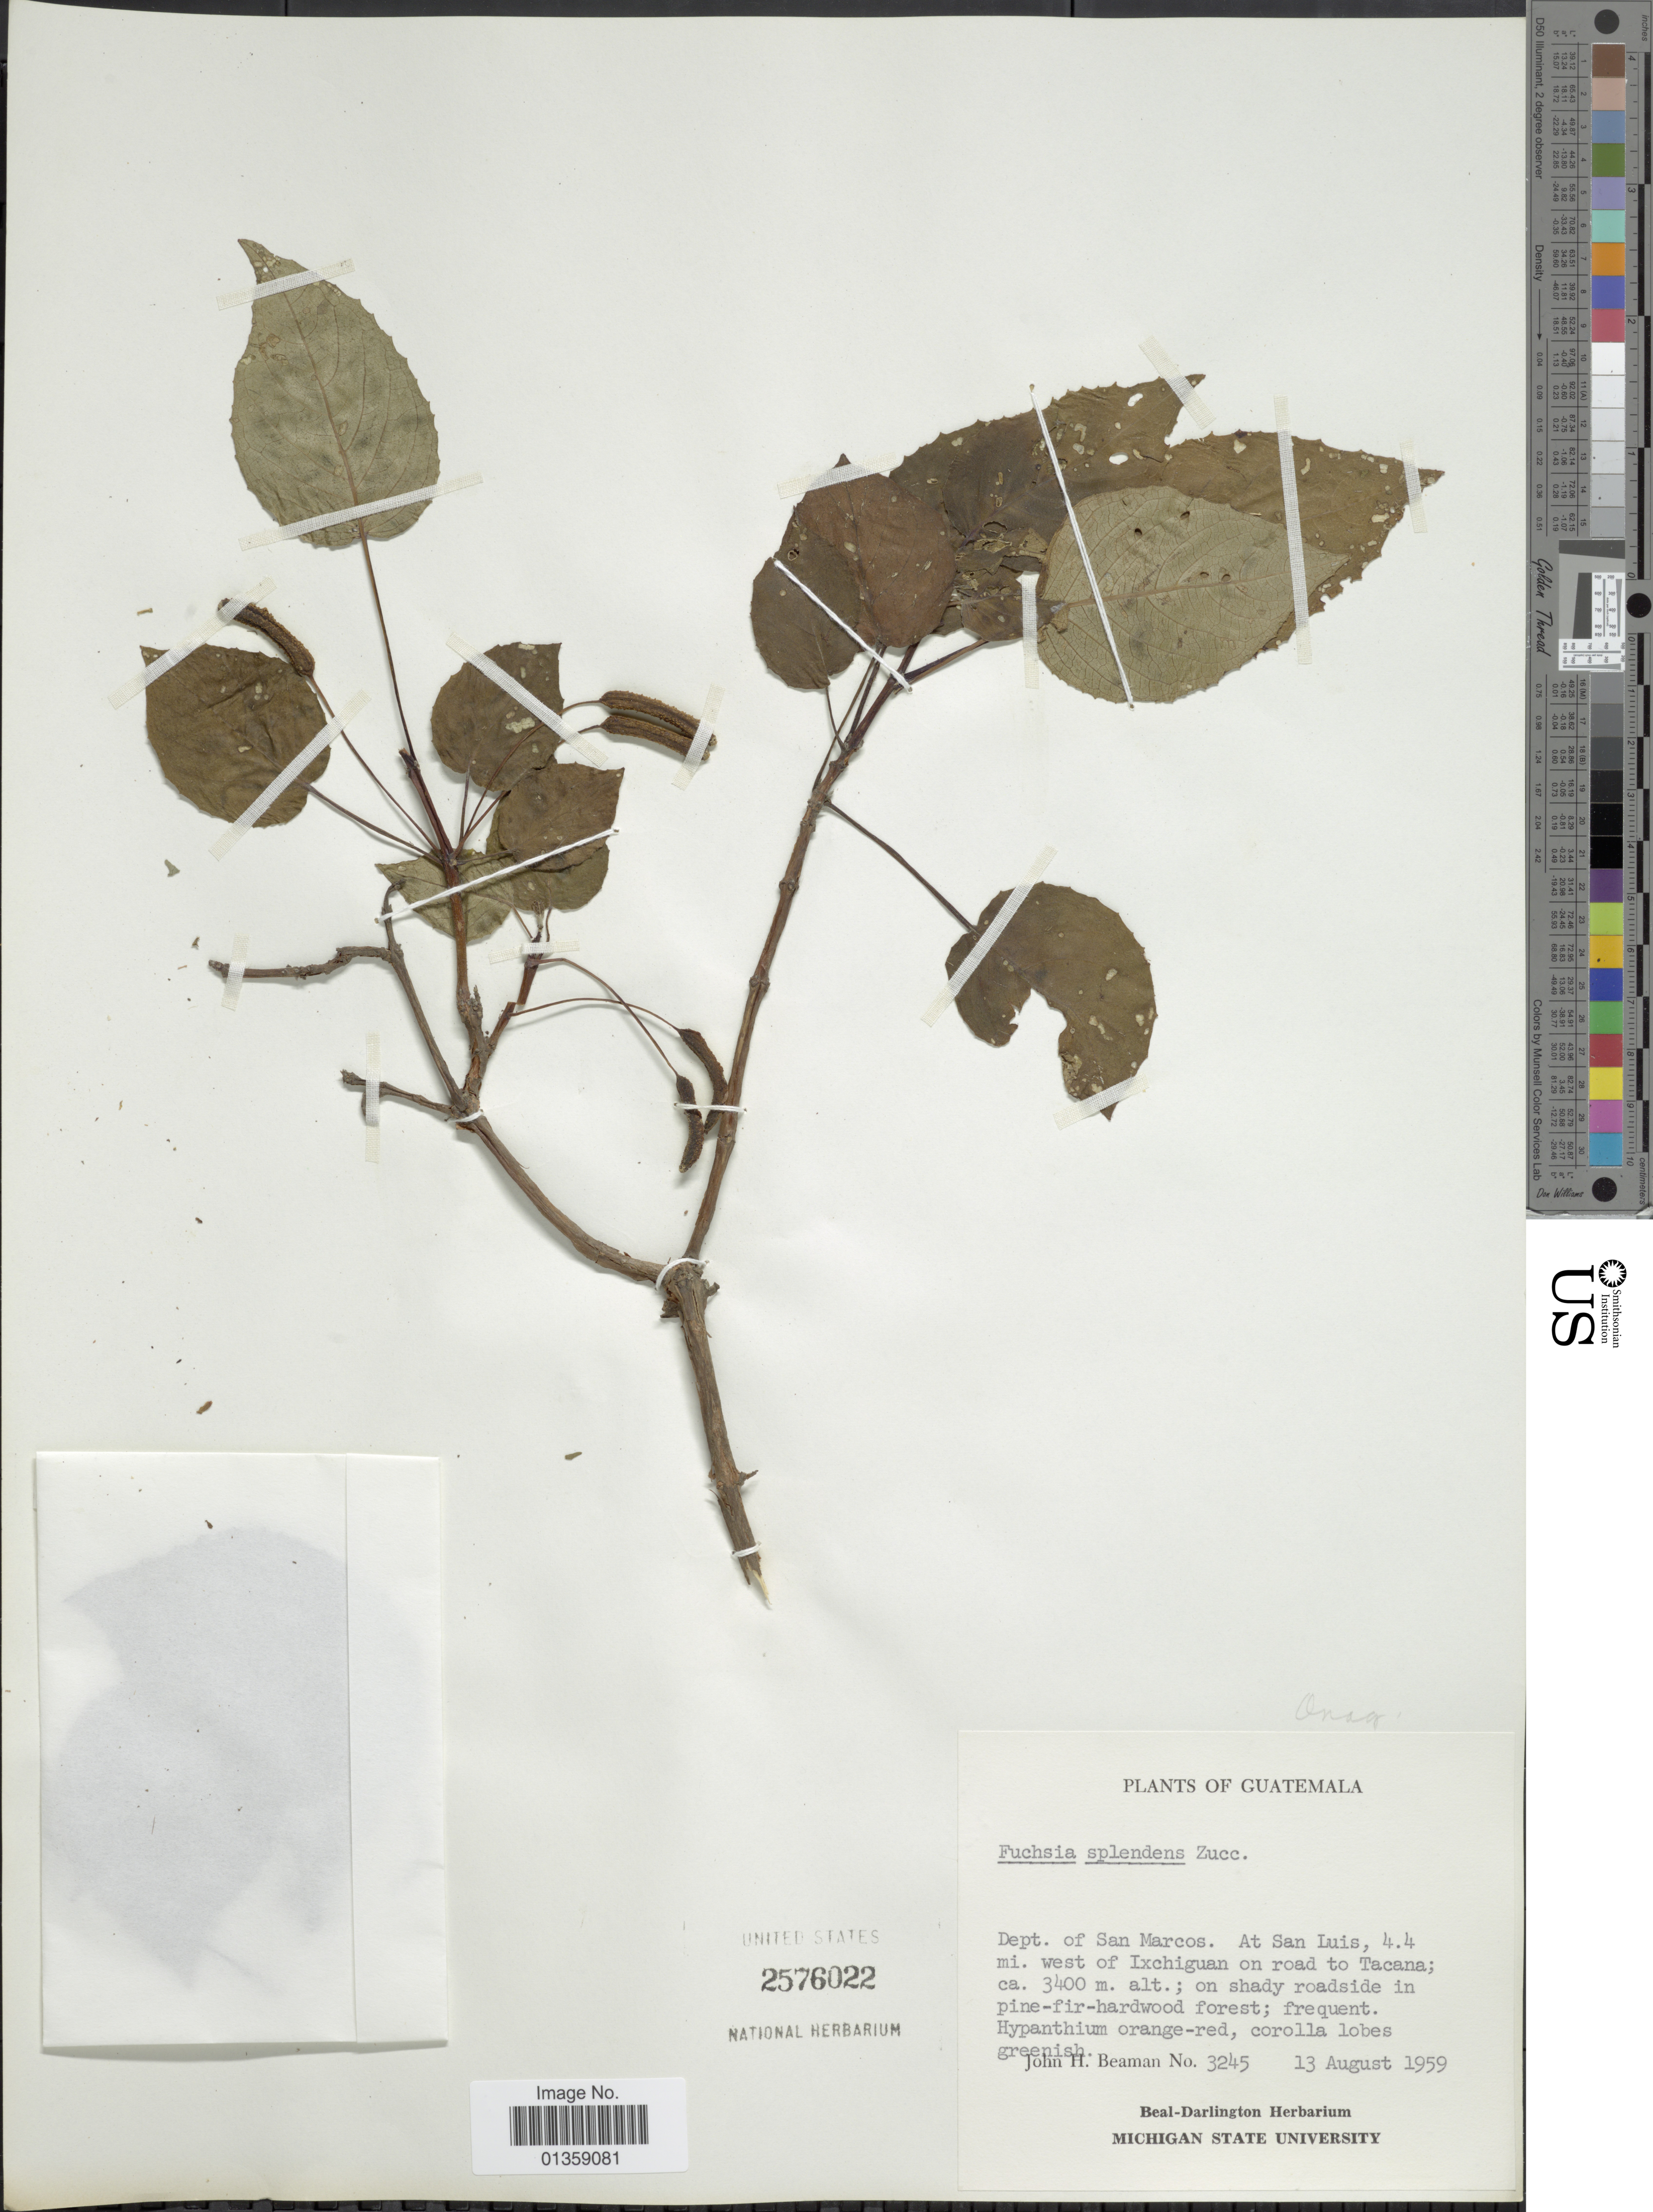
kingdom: Plantae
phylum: Tracheophyta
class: Magnoliopsida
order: Myrtales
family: Onagraceae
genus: Fuchsia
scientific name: Fuchsia splendens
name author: Zucc.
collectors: J. H. Beaman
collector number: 3245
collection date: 1959-08-13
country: Guatemala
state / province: San Marcos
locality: At San Luis, 4.4 mi. west of Ixhiguan on road to Tacana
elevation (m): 3400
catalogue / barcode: US 2576022